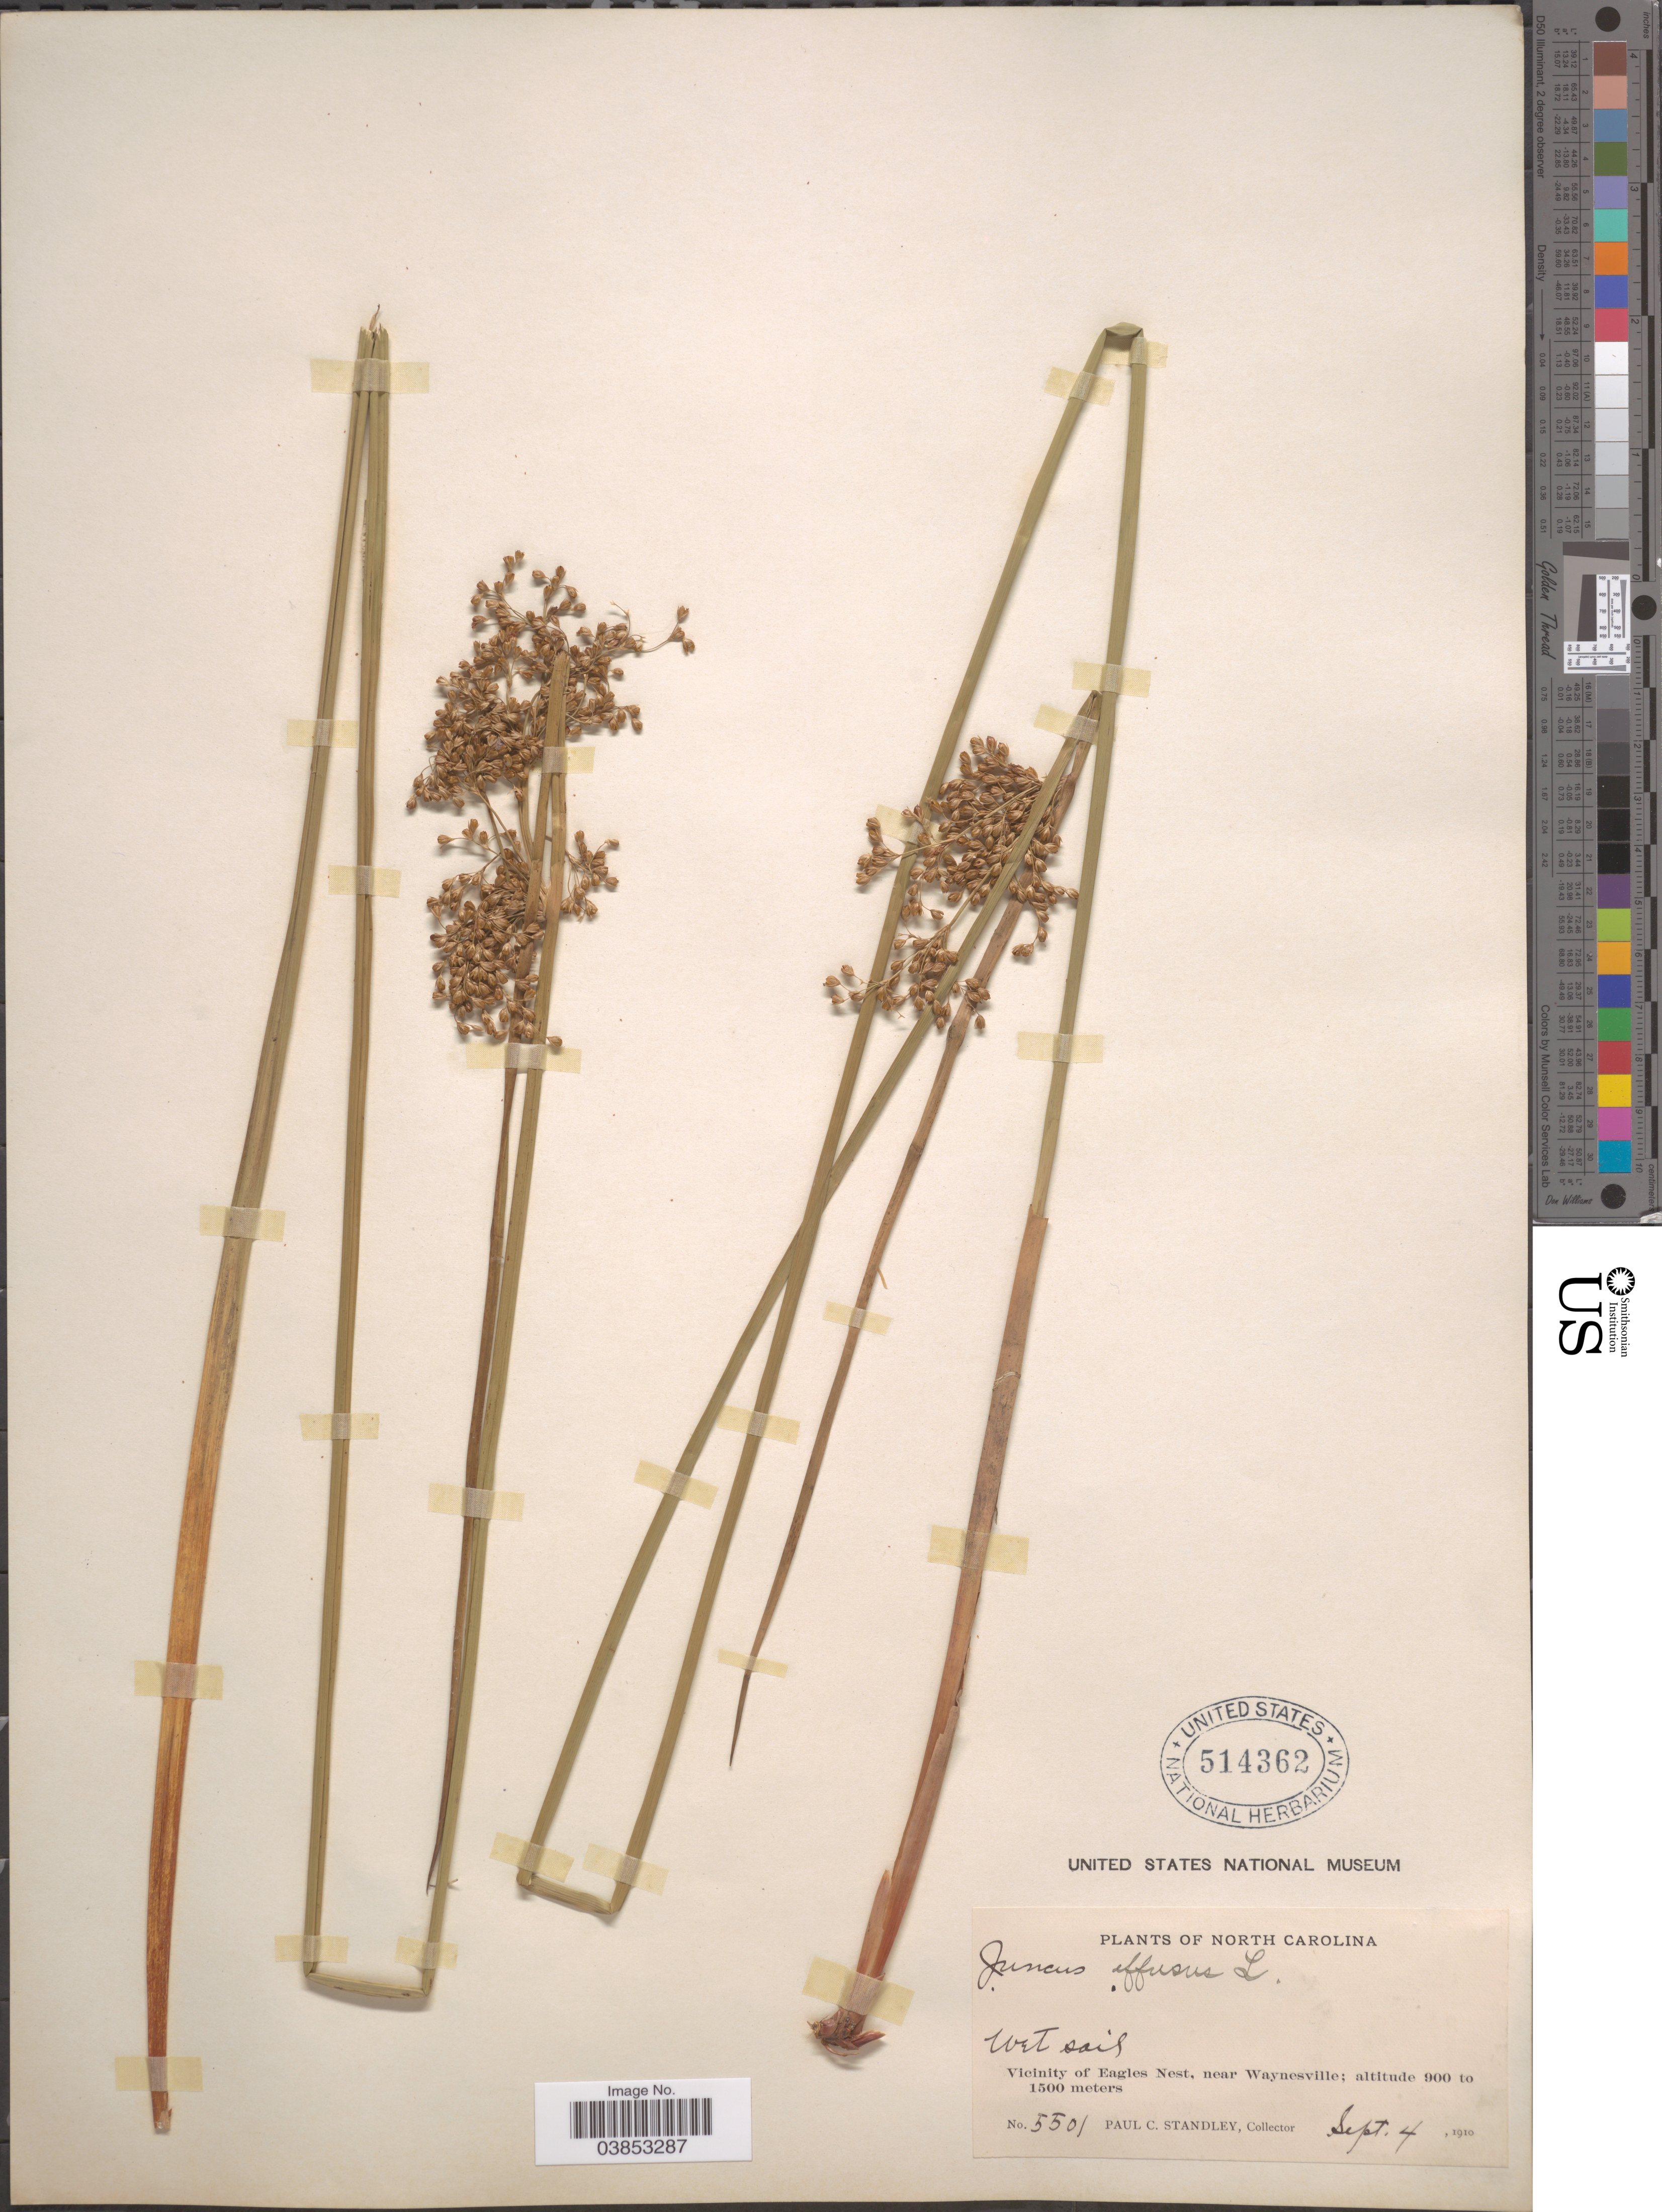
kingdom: Plantae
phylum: Tracheophyta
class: Liliopsida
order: Poales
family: Juncaceae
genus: Juncus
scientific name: Juncus effusus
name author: L.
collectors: P. C. Standley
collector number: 5501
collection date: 1910-09-04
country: United States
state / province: North Carolina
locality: Vicinity of Eagles Nest, near Waynesville.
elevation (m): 900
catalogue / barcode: US 514362